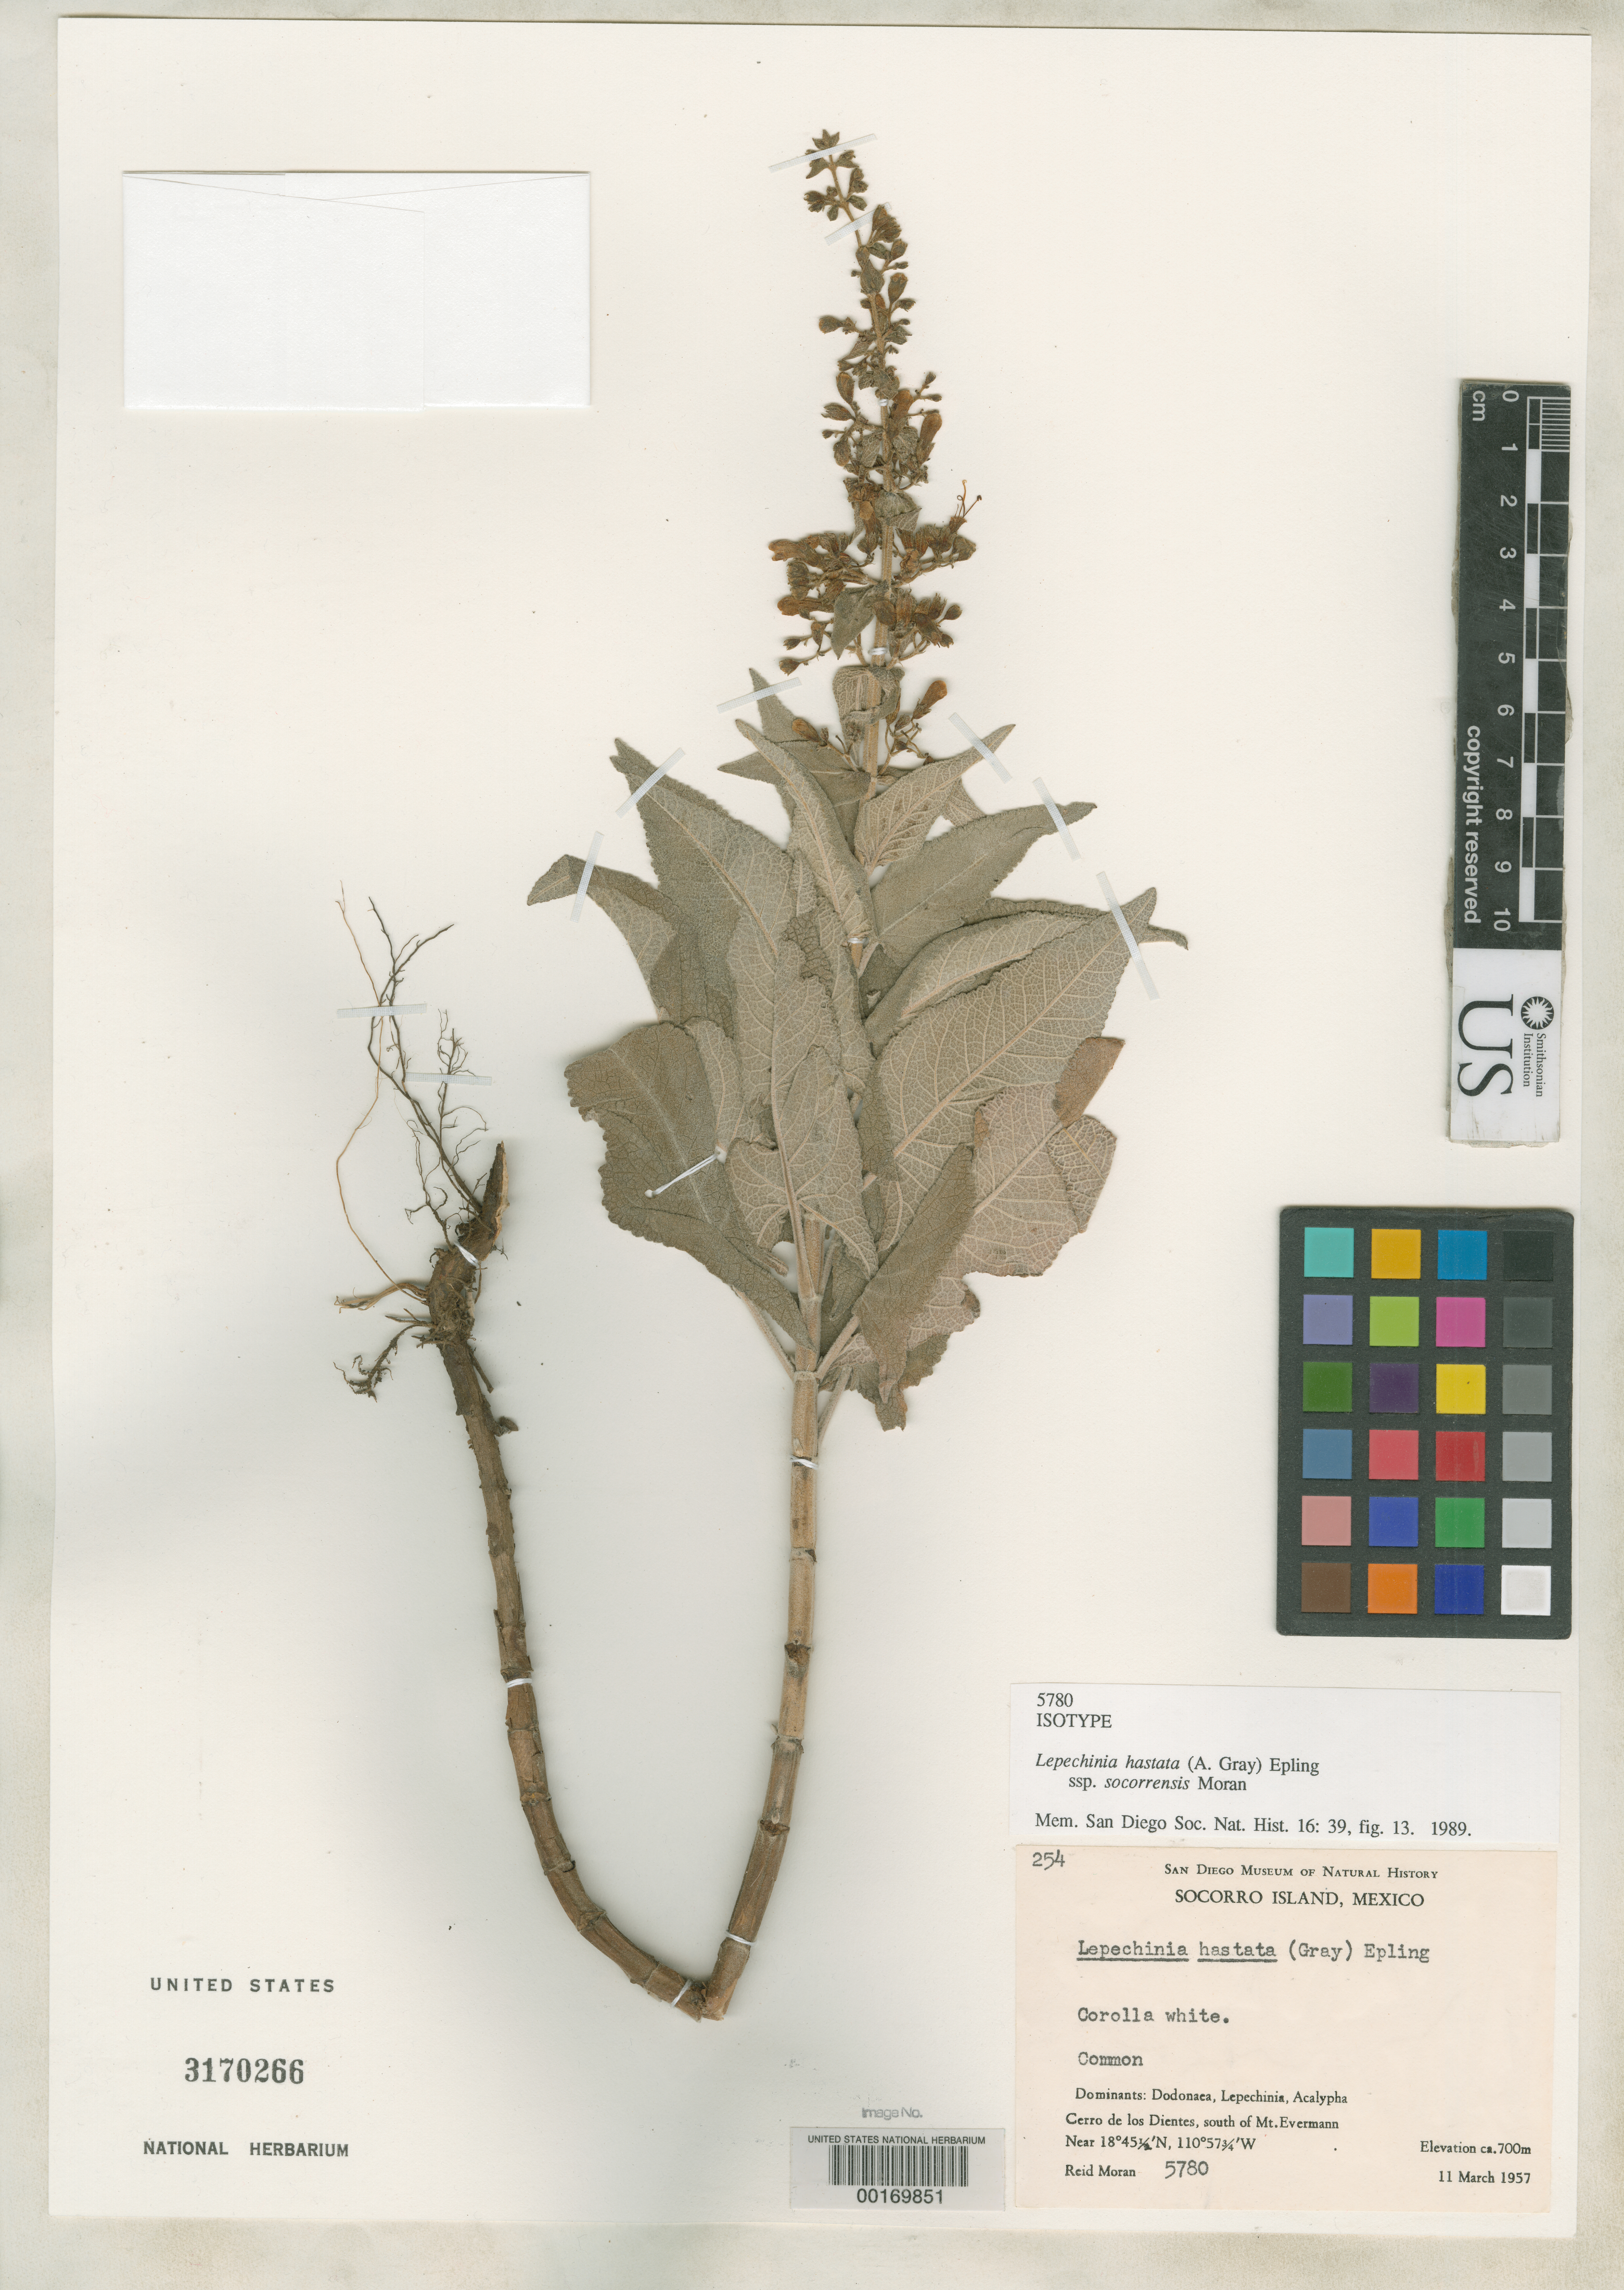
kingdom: Plantae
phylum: Tracheophyta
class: Magnoliopsida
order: Lamiales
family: Lamiaceae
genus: Lepechinia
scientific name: Lepechinia hastata subsp. socorrensis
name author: Moran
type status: Isotype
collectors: R. V. Moran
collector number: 5780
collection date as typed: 11 Mar 1957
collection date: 1957-03-11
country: Mexico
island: Socorro Island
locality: Hills of Dientes, S of Mount Evermann.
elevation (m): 700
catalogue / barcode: US 3170266